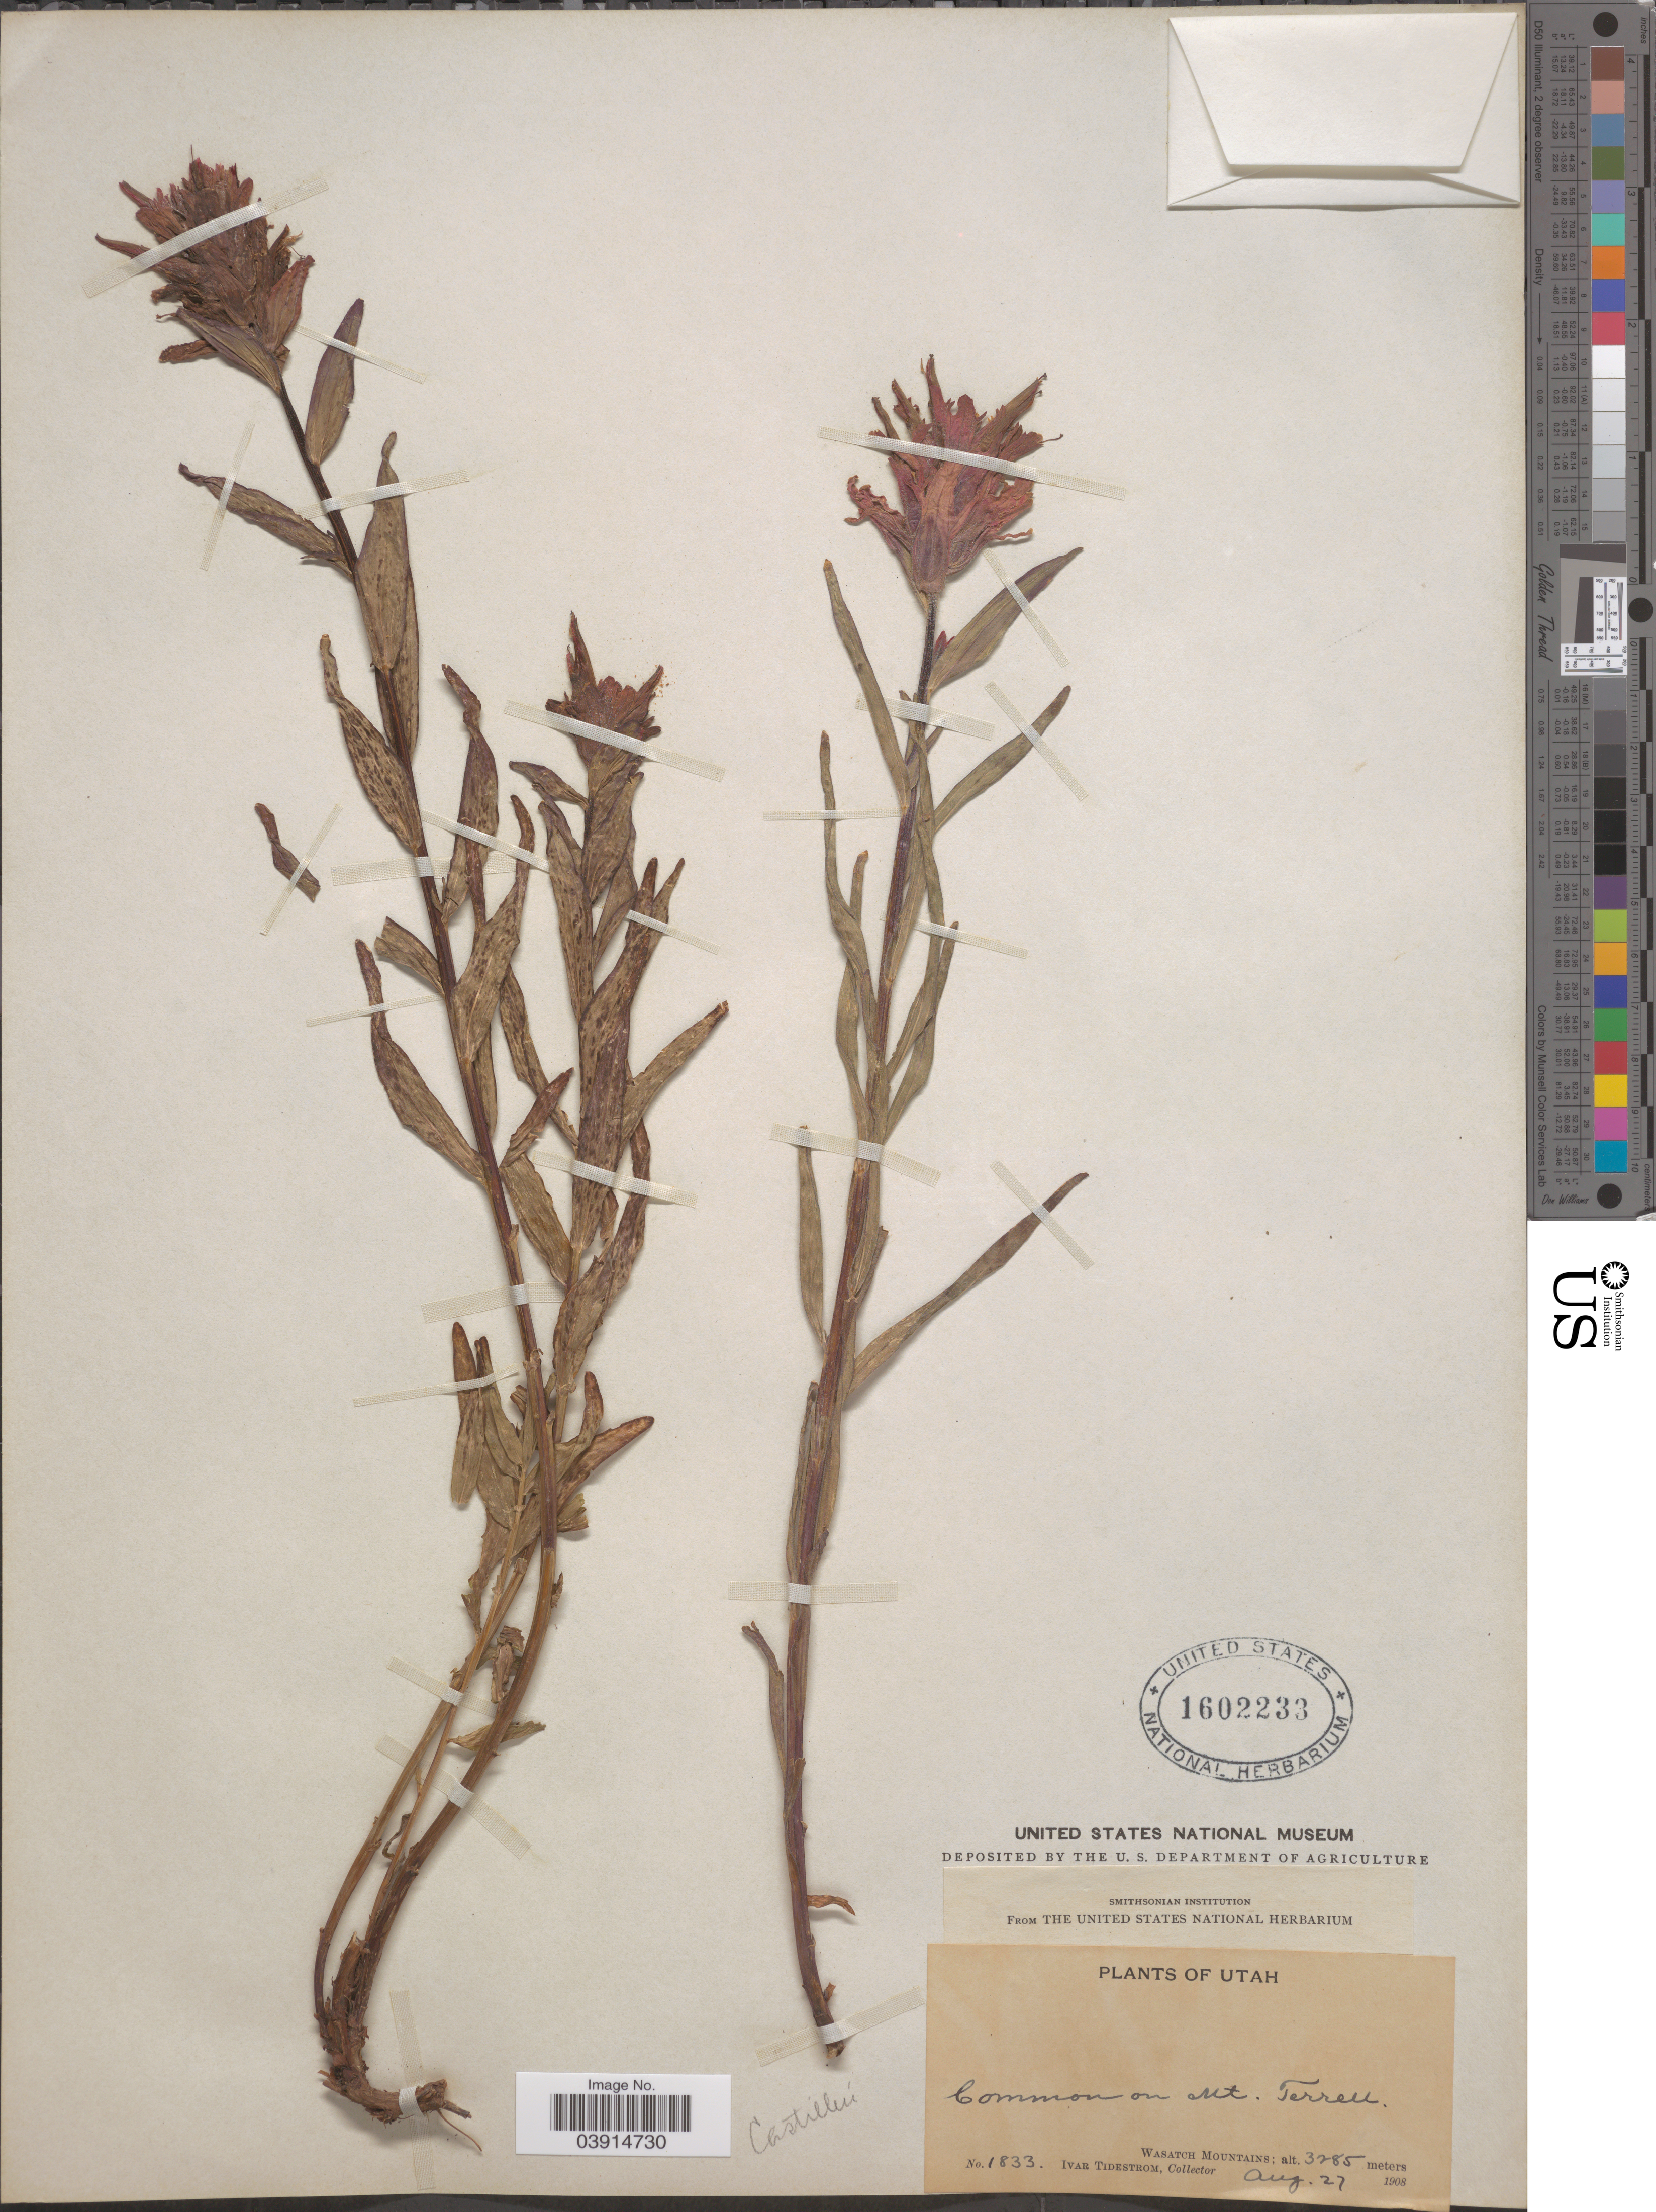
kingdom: Plantae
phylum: Tracheophyta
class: Magnoliopsida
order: Lamiales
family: Orobanchaceae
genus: Castilleja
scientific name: Castilleja sp.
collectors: I. F. Tidestrom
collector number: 1833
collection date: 1908-08-27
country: United States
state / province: Utah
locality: Common on Mt. Terrell. Wasatch Mountains.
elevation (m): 3285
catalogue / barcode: US 1602233